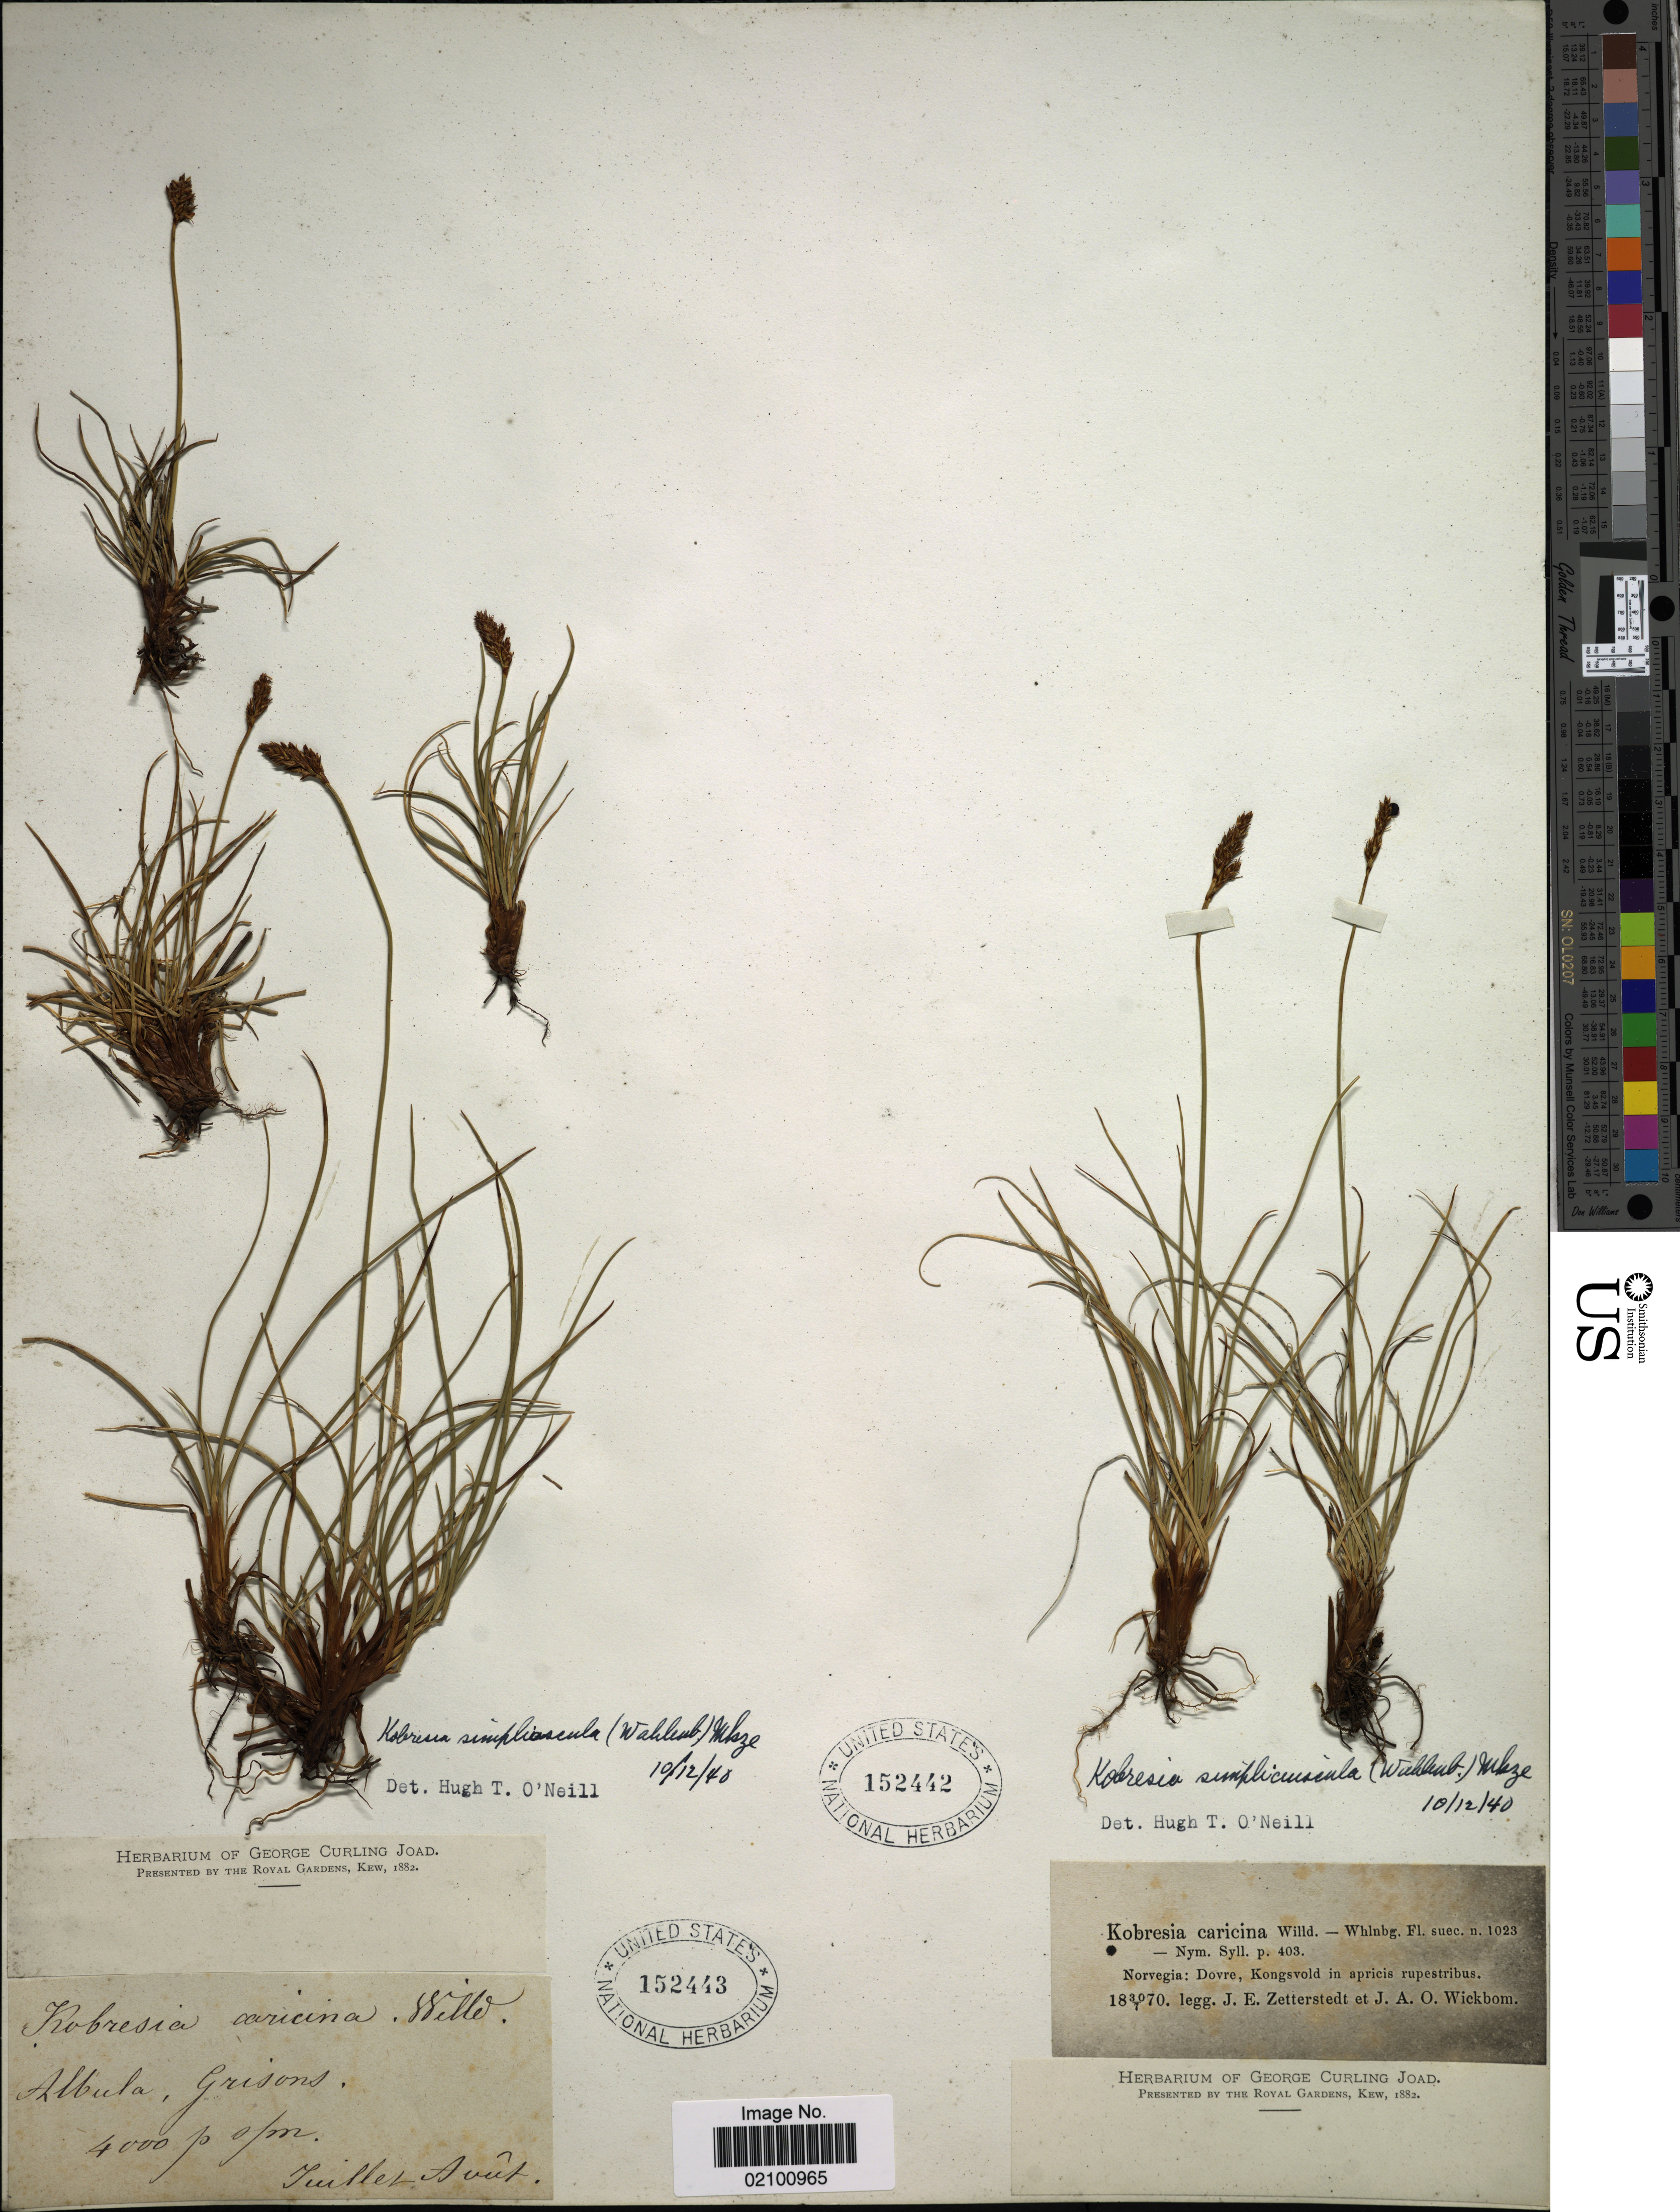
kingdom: Plantae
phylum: Tracheophyta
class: Liliopsida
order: Poales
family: Cyperaceae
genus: Carex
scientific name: Carex simpliciuscula subsp. simpliciuscula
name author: Wahlenb.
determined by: Strong, M. T., (US), Smithsonian Institution - National Museum of Natural History (UNITED STATES)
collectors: ex herb. George Curling Joad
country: Switzerland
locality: Albula, Grisons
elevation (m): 1219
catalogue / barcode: US 152443